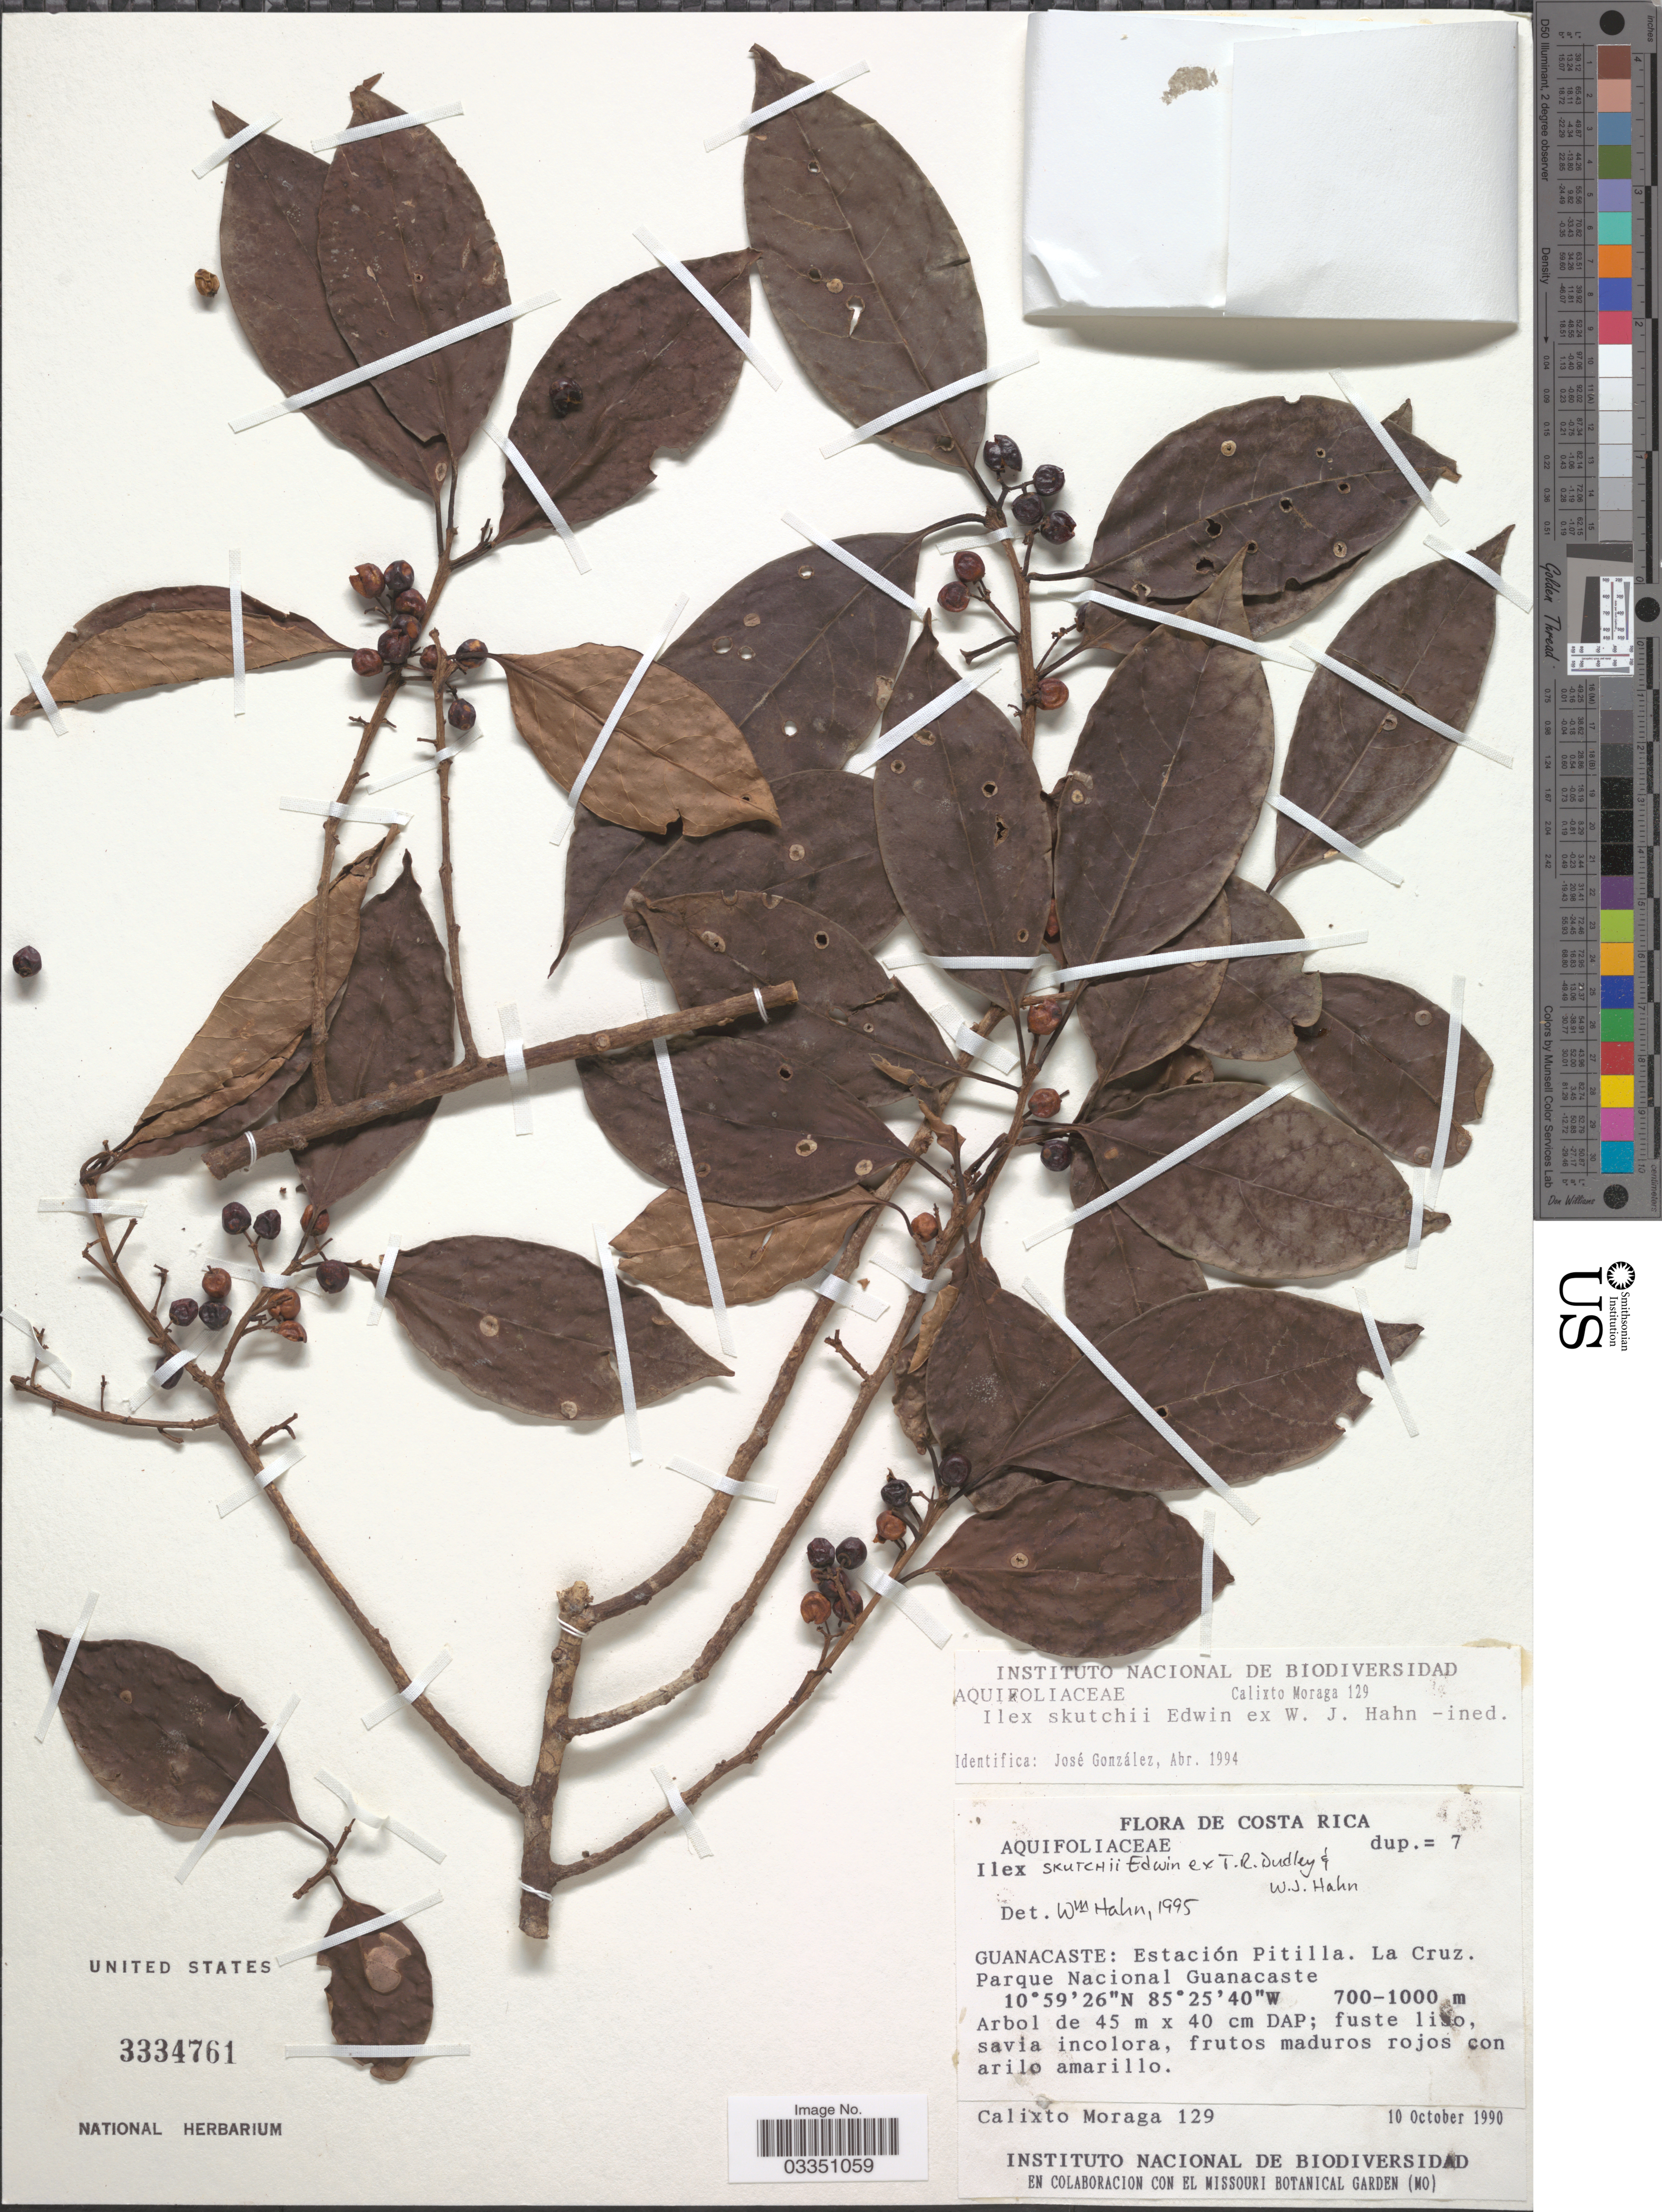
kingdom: Plantae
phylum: Tracheophyta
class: Magnoliopsida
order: Aquifoliales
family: Aquifoliaceae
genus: Ilex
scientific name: Ilex skutchii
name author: Edwin ex T.R. Dudley & W.J. Hahn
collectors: C. Moraga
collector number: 129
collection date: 1990-10-10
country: Costa Rica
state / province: Guanacaste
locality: Estación Pitilla. La Cruz. Parque Nacional Guanacaste.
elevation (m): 700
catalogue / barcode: US 3334761